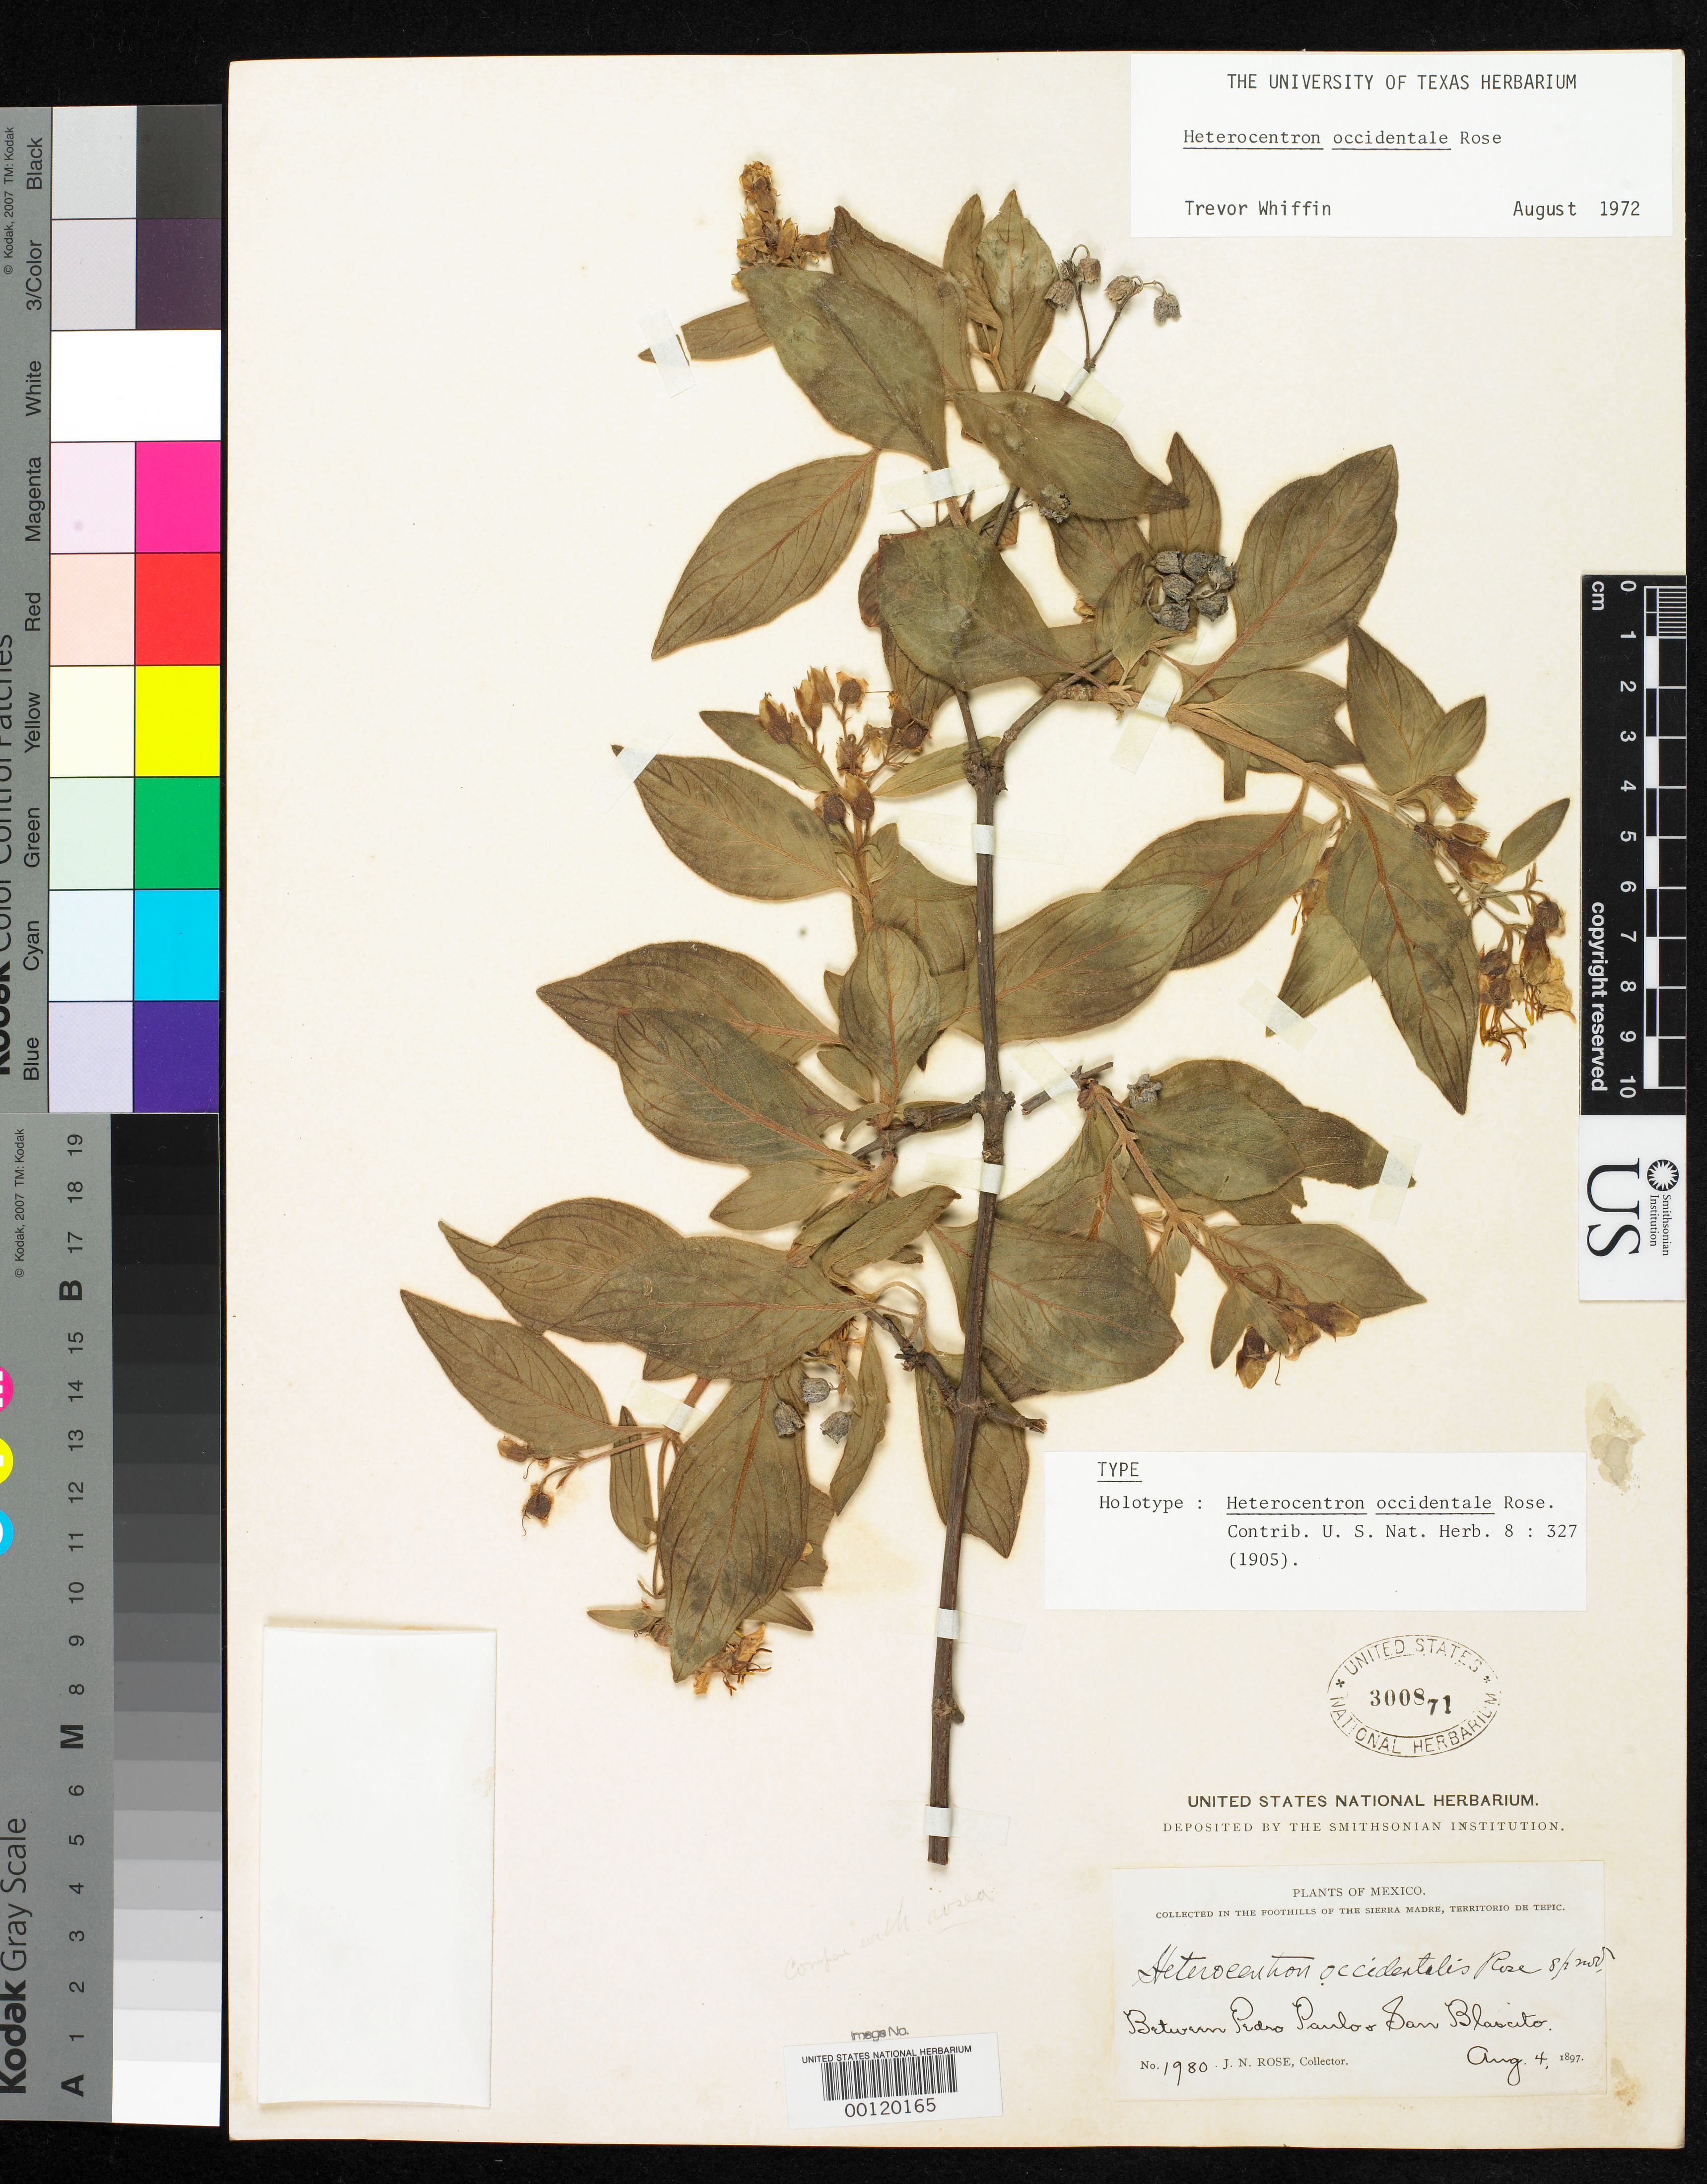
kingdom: Plantae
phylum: Tracheophyta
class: Magnoliopsida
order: Myrtales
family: Melastomataceae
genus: Heterocentron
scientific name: Heterocentron occidentale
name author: Rose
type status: Holotype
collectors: J. N. Rose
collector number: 1980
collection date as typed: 04 Aug 1897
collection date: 1897-08-04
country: Mexico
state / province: Nayarit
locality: Sierra Madre between Pedro Paulo and San Blascito.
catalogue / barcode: US 300871